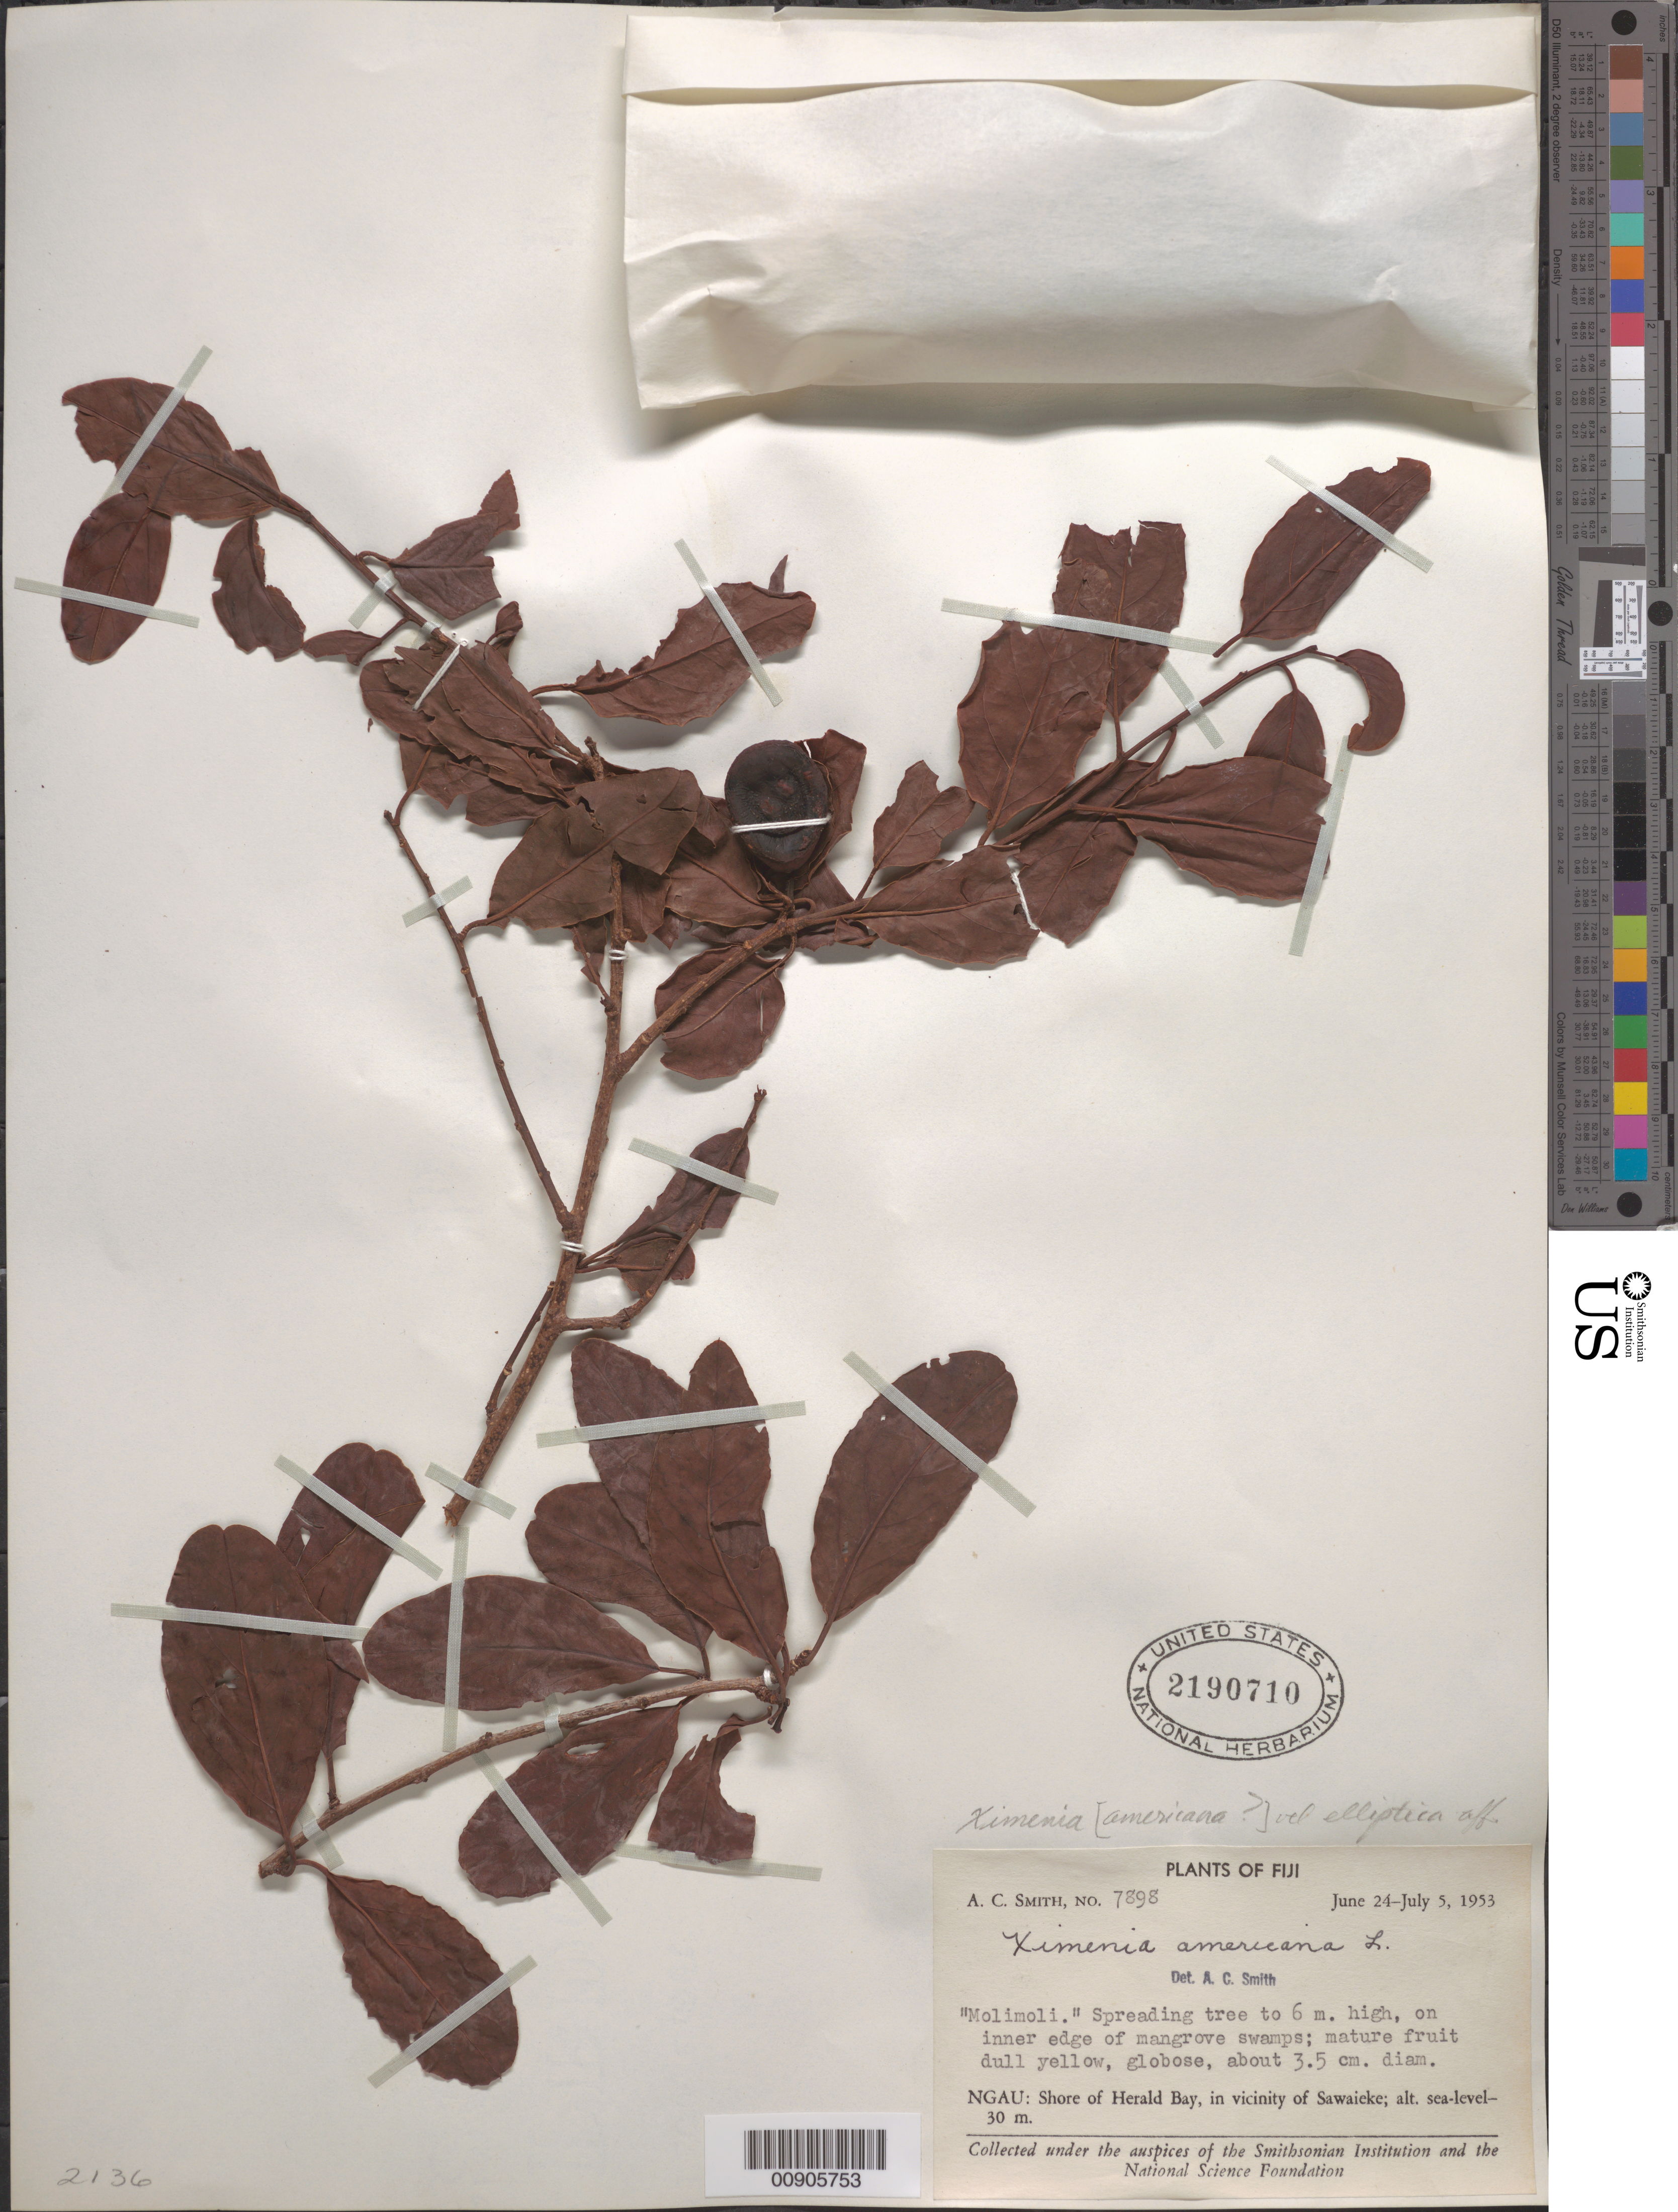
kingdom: Plantae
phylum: Tracheophyta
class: Magnoliopsida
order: Santalales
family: Ximeniaceae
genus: Ximenia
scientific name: Ximenia americana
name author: L.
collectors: C. A. Smith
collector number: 7898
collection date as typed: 24 Jun 1953 to 05 Jul 1953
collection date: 1953-06-24/1953-07-05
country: Fiji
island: Gau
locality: Shore of Herald Bay, in vicinity of Sawaieke. (Ngau)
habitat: on inner edge of mangrove swamp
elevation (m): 0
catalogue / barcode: US 2190710